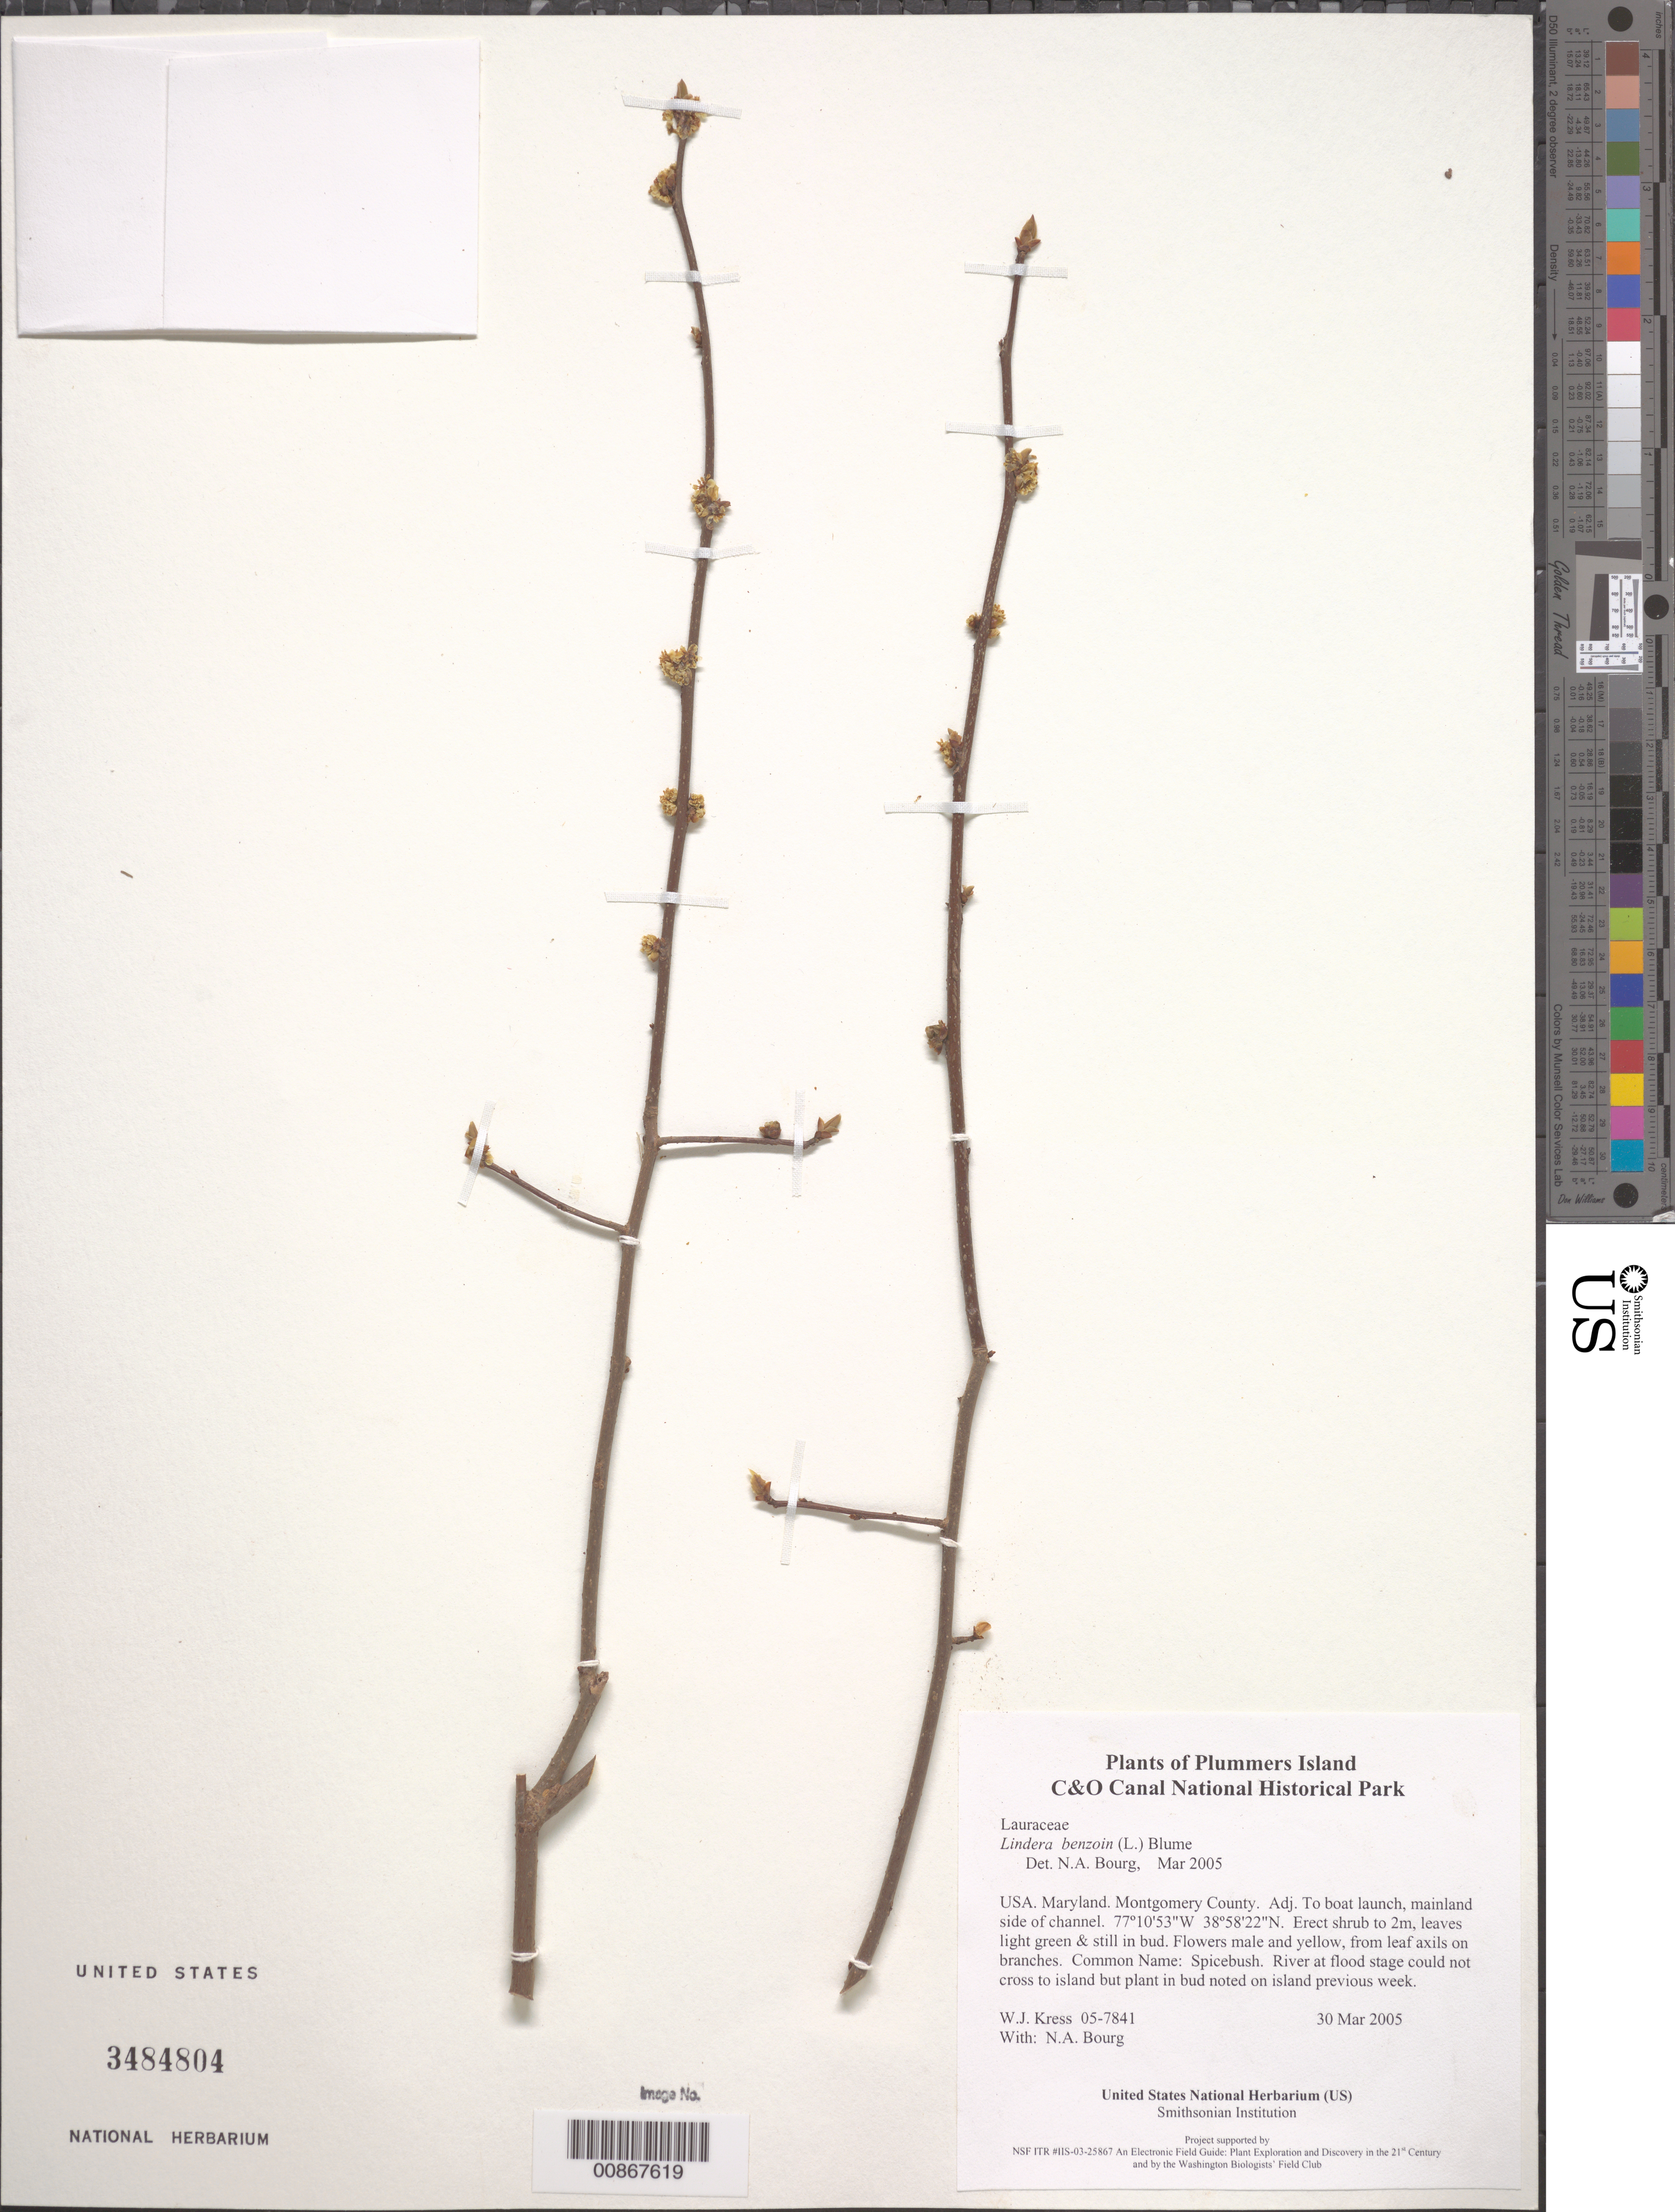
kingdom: Plantae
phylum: Tracheophyta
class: Magnoliopsida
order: Laurales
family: Lauraceae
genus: Lindera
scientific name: Lindera benzoin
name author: (L.) Blume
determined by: Bourg, N. A.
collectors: W. J. Kress & N. A. Bourg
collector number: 05-7841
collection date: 2005-03-30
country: United States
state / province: Maryland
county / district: Montgomery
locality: Chesapeake and Ohio Canal National Historical Park, Plummers Island. Adj. To boat launch, mainland side of channel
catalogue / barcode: US 3484804